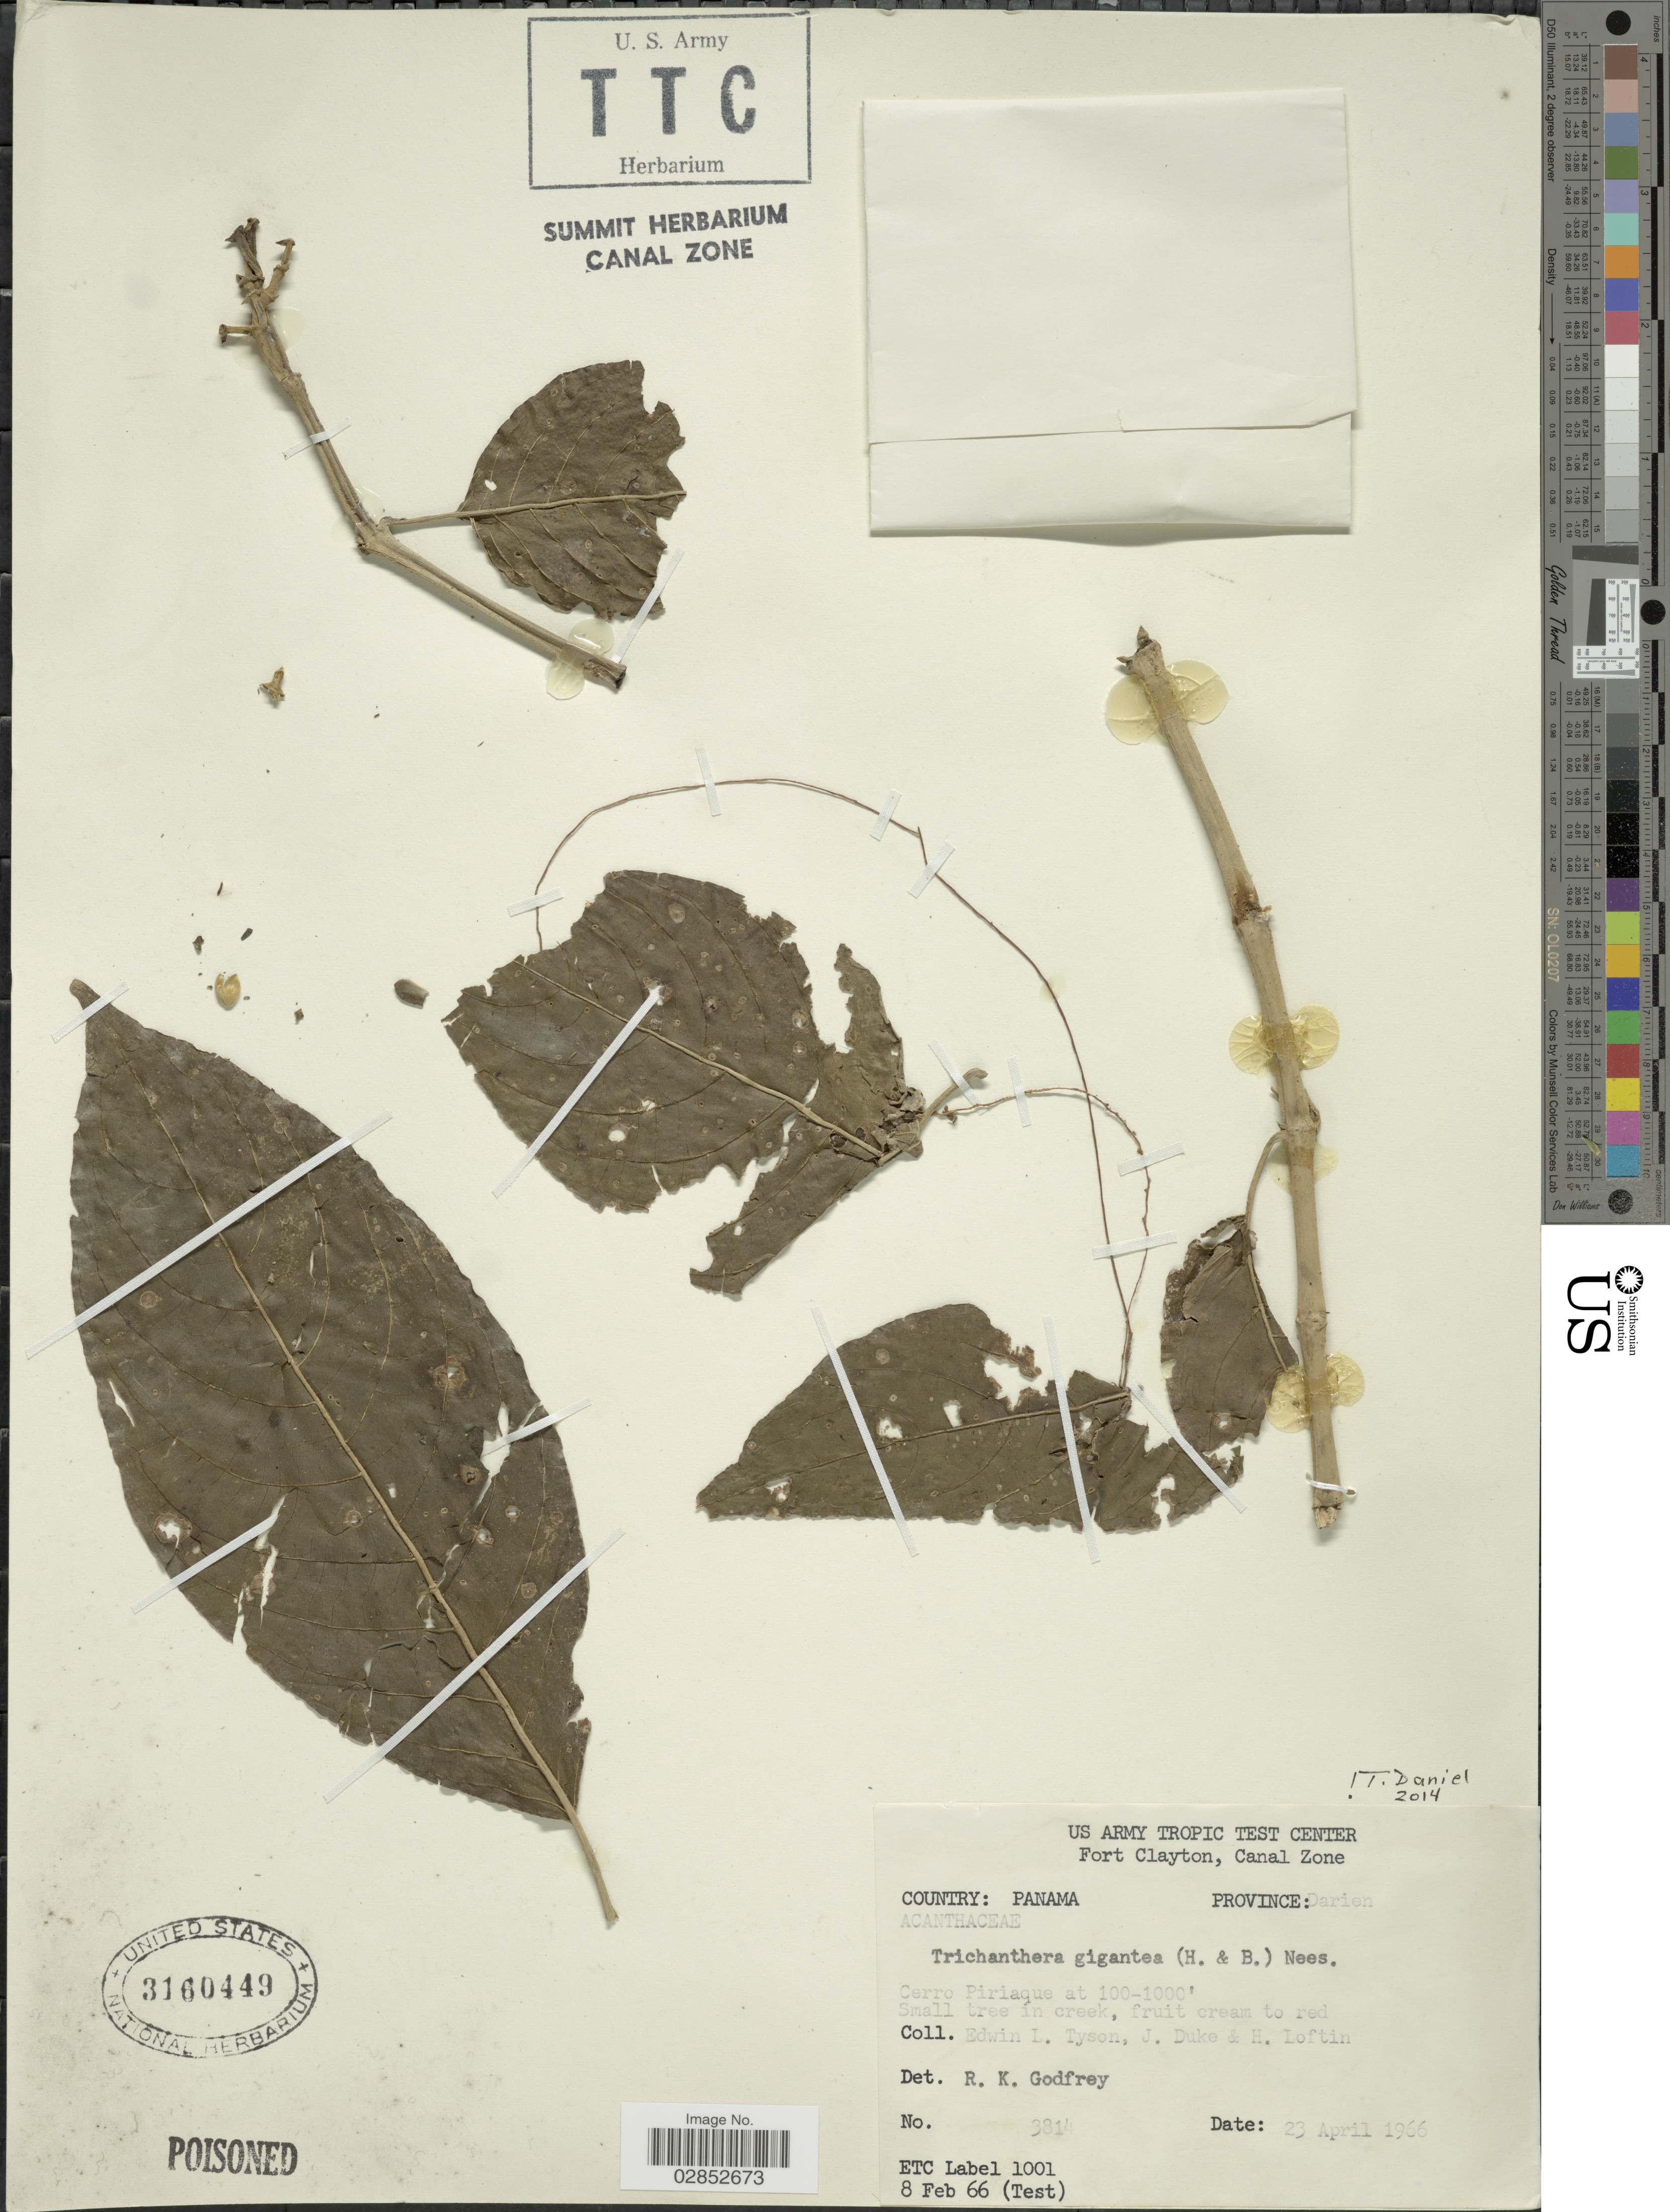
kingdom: Plantae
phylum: Tracheophyta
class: Magnoliopsida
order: Lamiales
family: Acanthaceae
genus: Trichanthera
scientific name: Trichanthera gigantea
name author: (Bonpl.) Nees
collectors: E. L. Tyson, J. Duke & H. Loftin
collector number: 3814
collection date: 1966-04-23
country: Panama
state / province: Darién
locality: Cerro Piriaque.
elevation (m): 30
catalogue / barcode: US 3160449